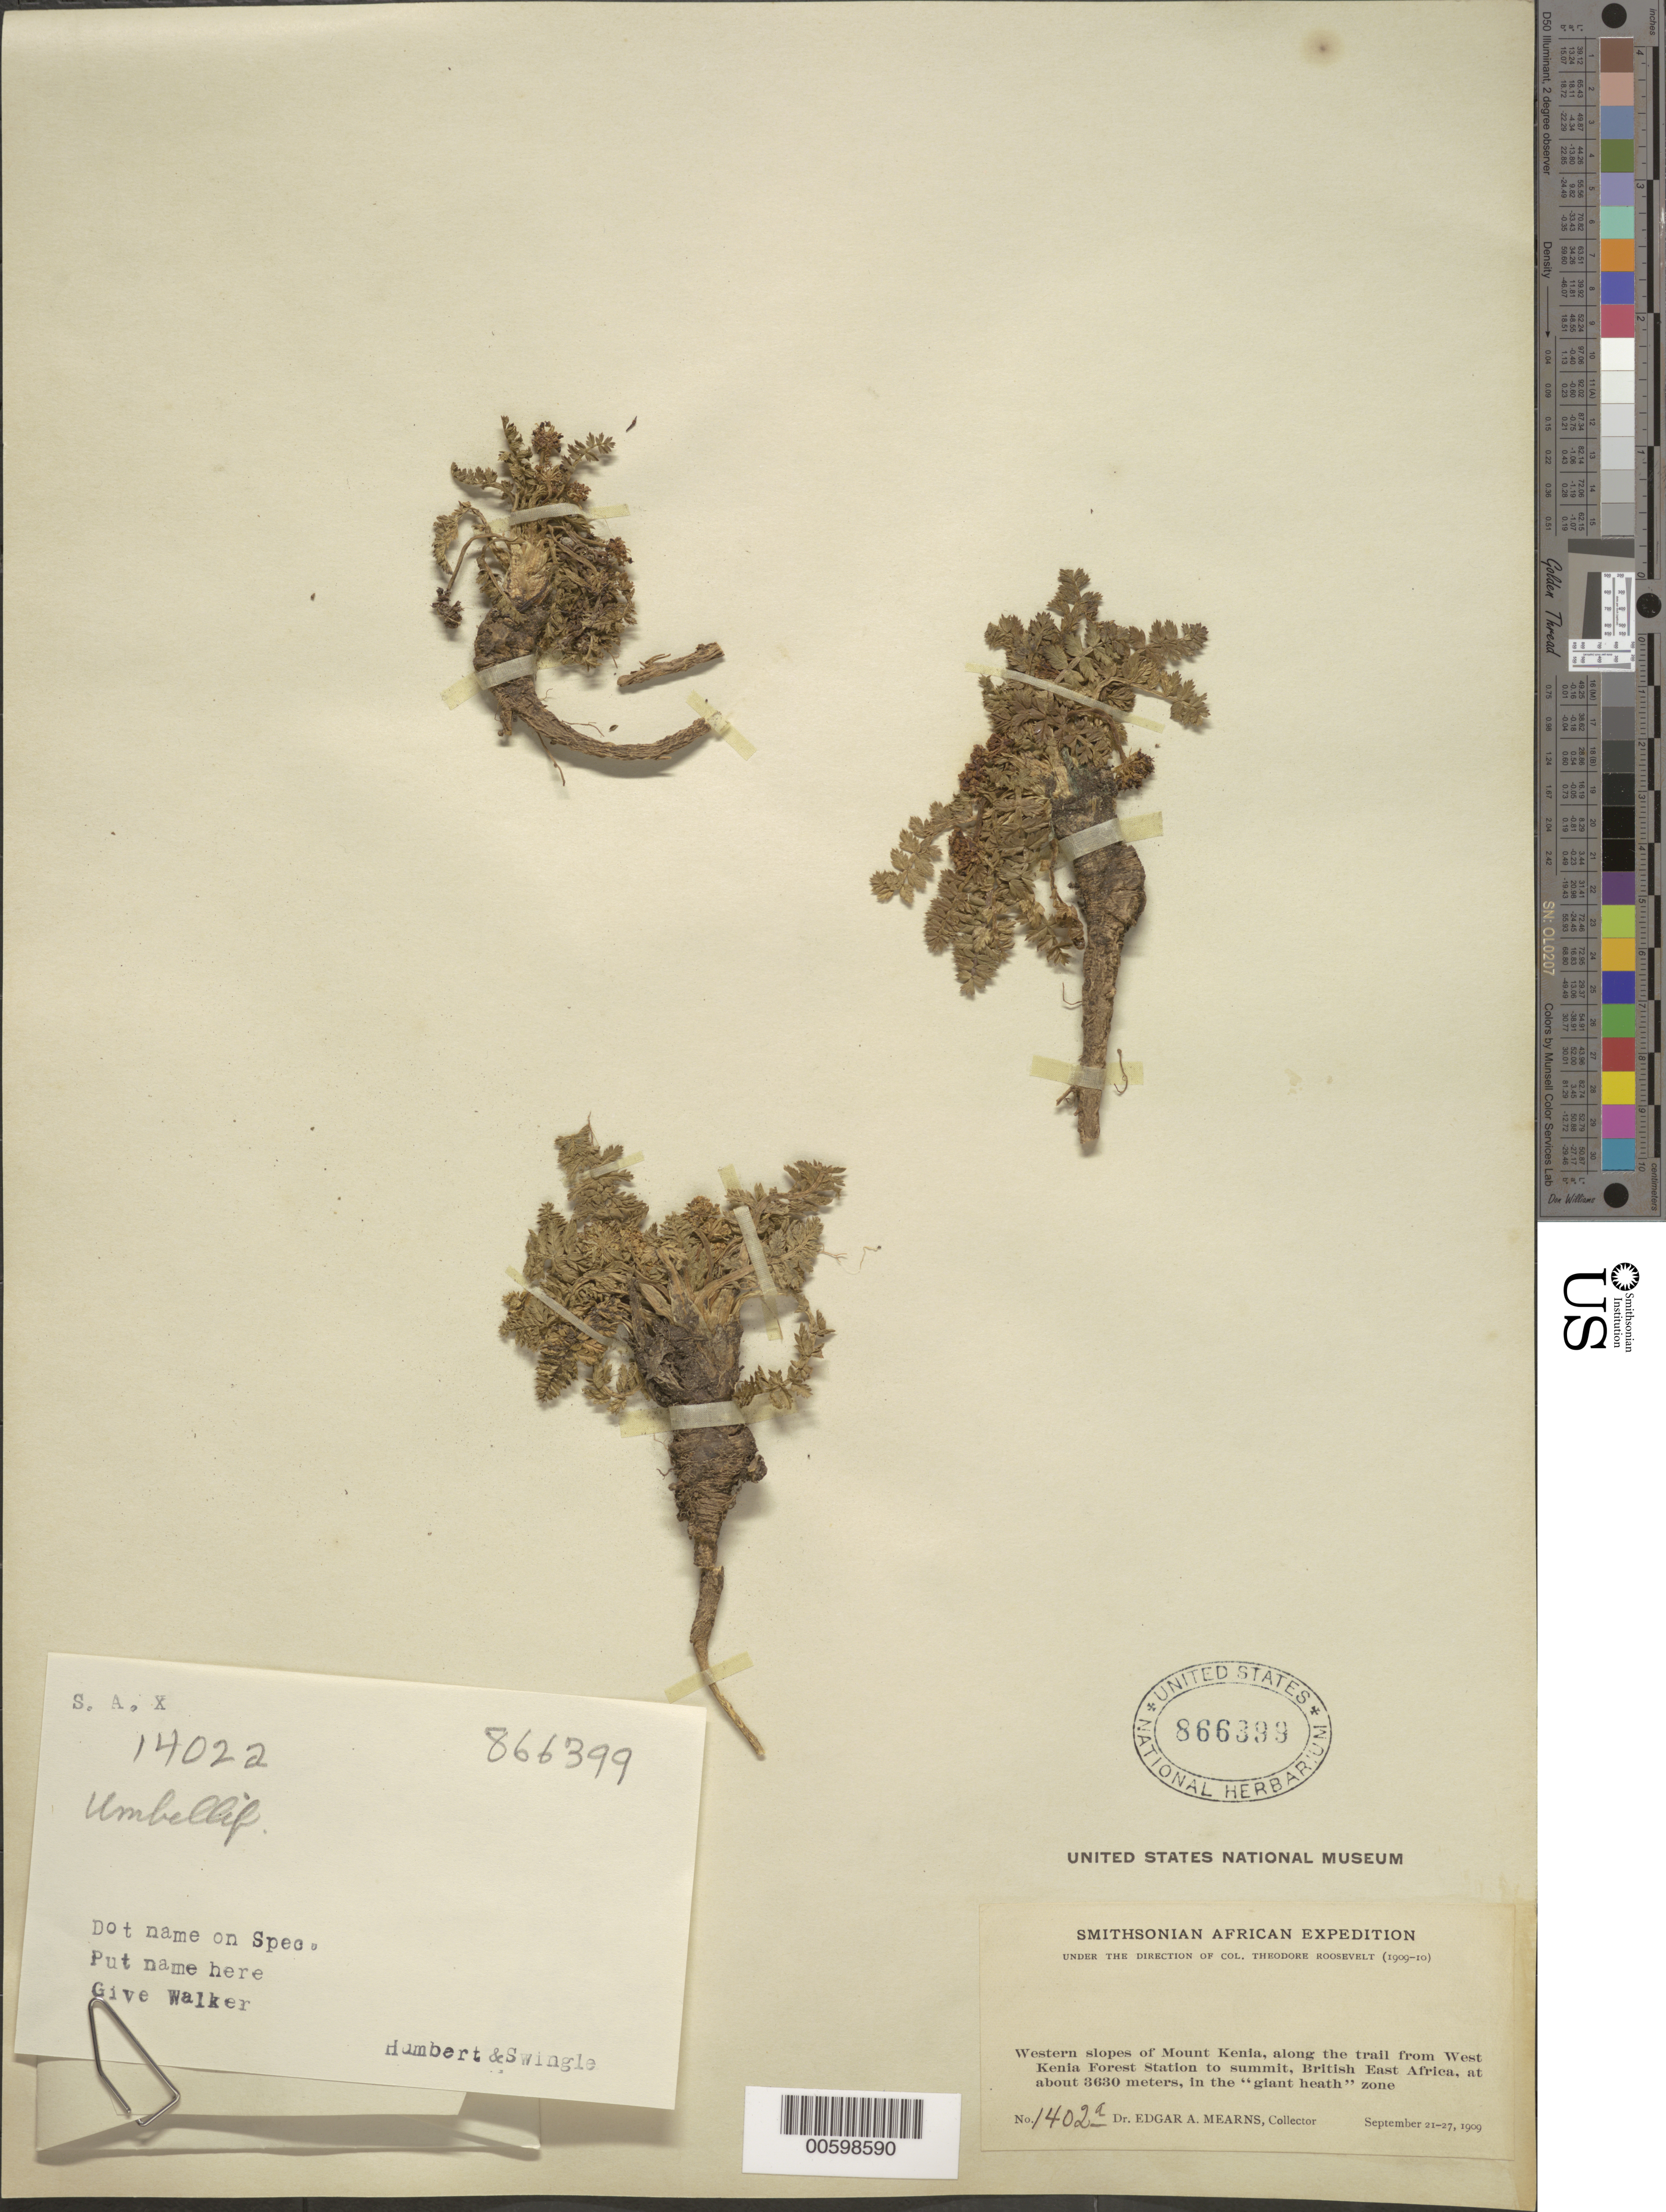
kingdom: Plantae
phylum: Tracheophyta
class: Magnoliopsida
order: Apiales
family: Apiaceae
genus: Ferula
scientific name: Ferula communis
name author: L.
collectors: E. A. Mearns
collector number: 1402a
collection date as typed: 21 Sep 1909 to 27 Sep 1909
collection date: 1909-09-21/1909-09-27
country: Kenya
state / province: Nyeri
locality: Western slopes of Mount Kenya, along the trail from West Kenya forest station to summit, in the " giant health zone"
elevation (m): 3630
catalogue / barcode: US 866399